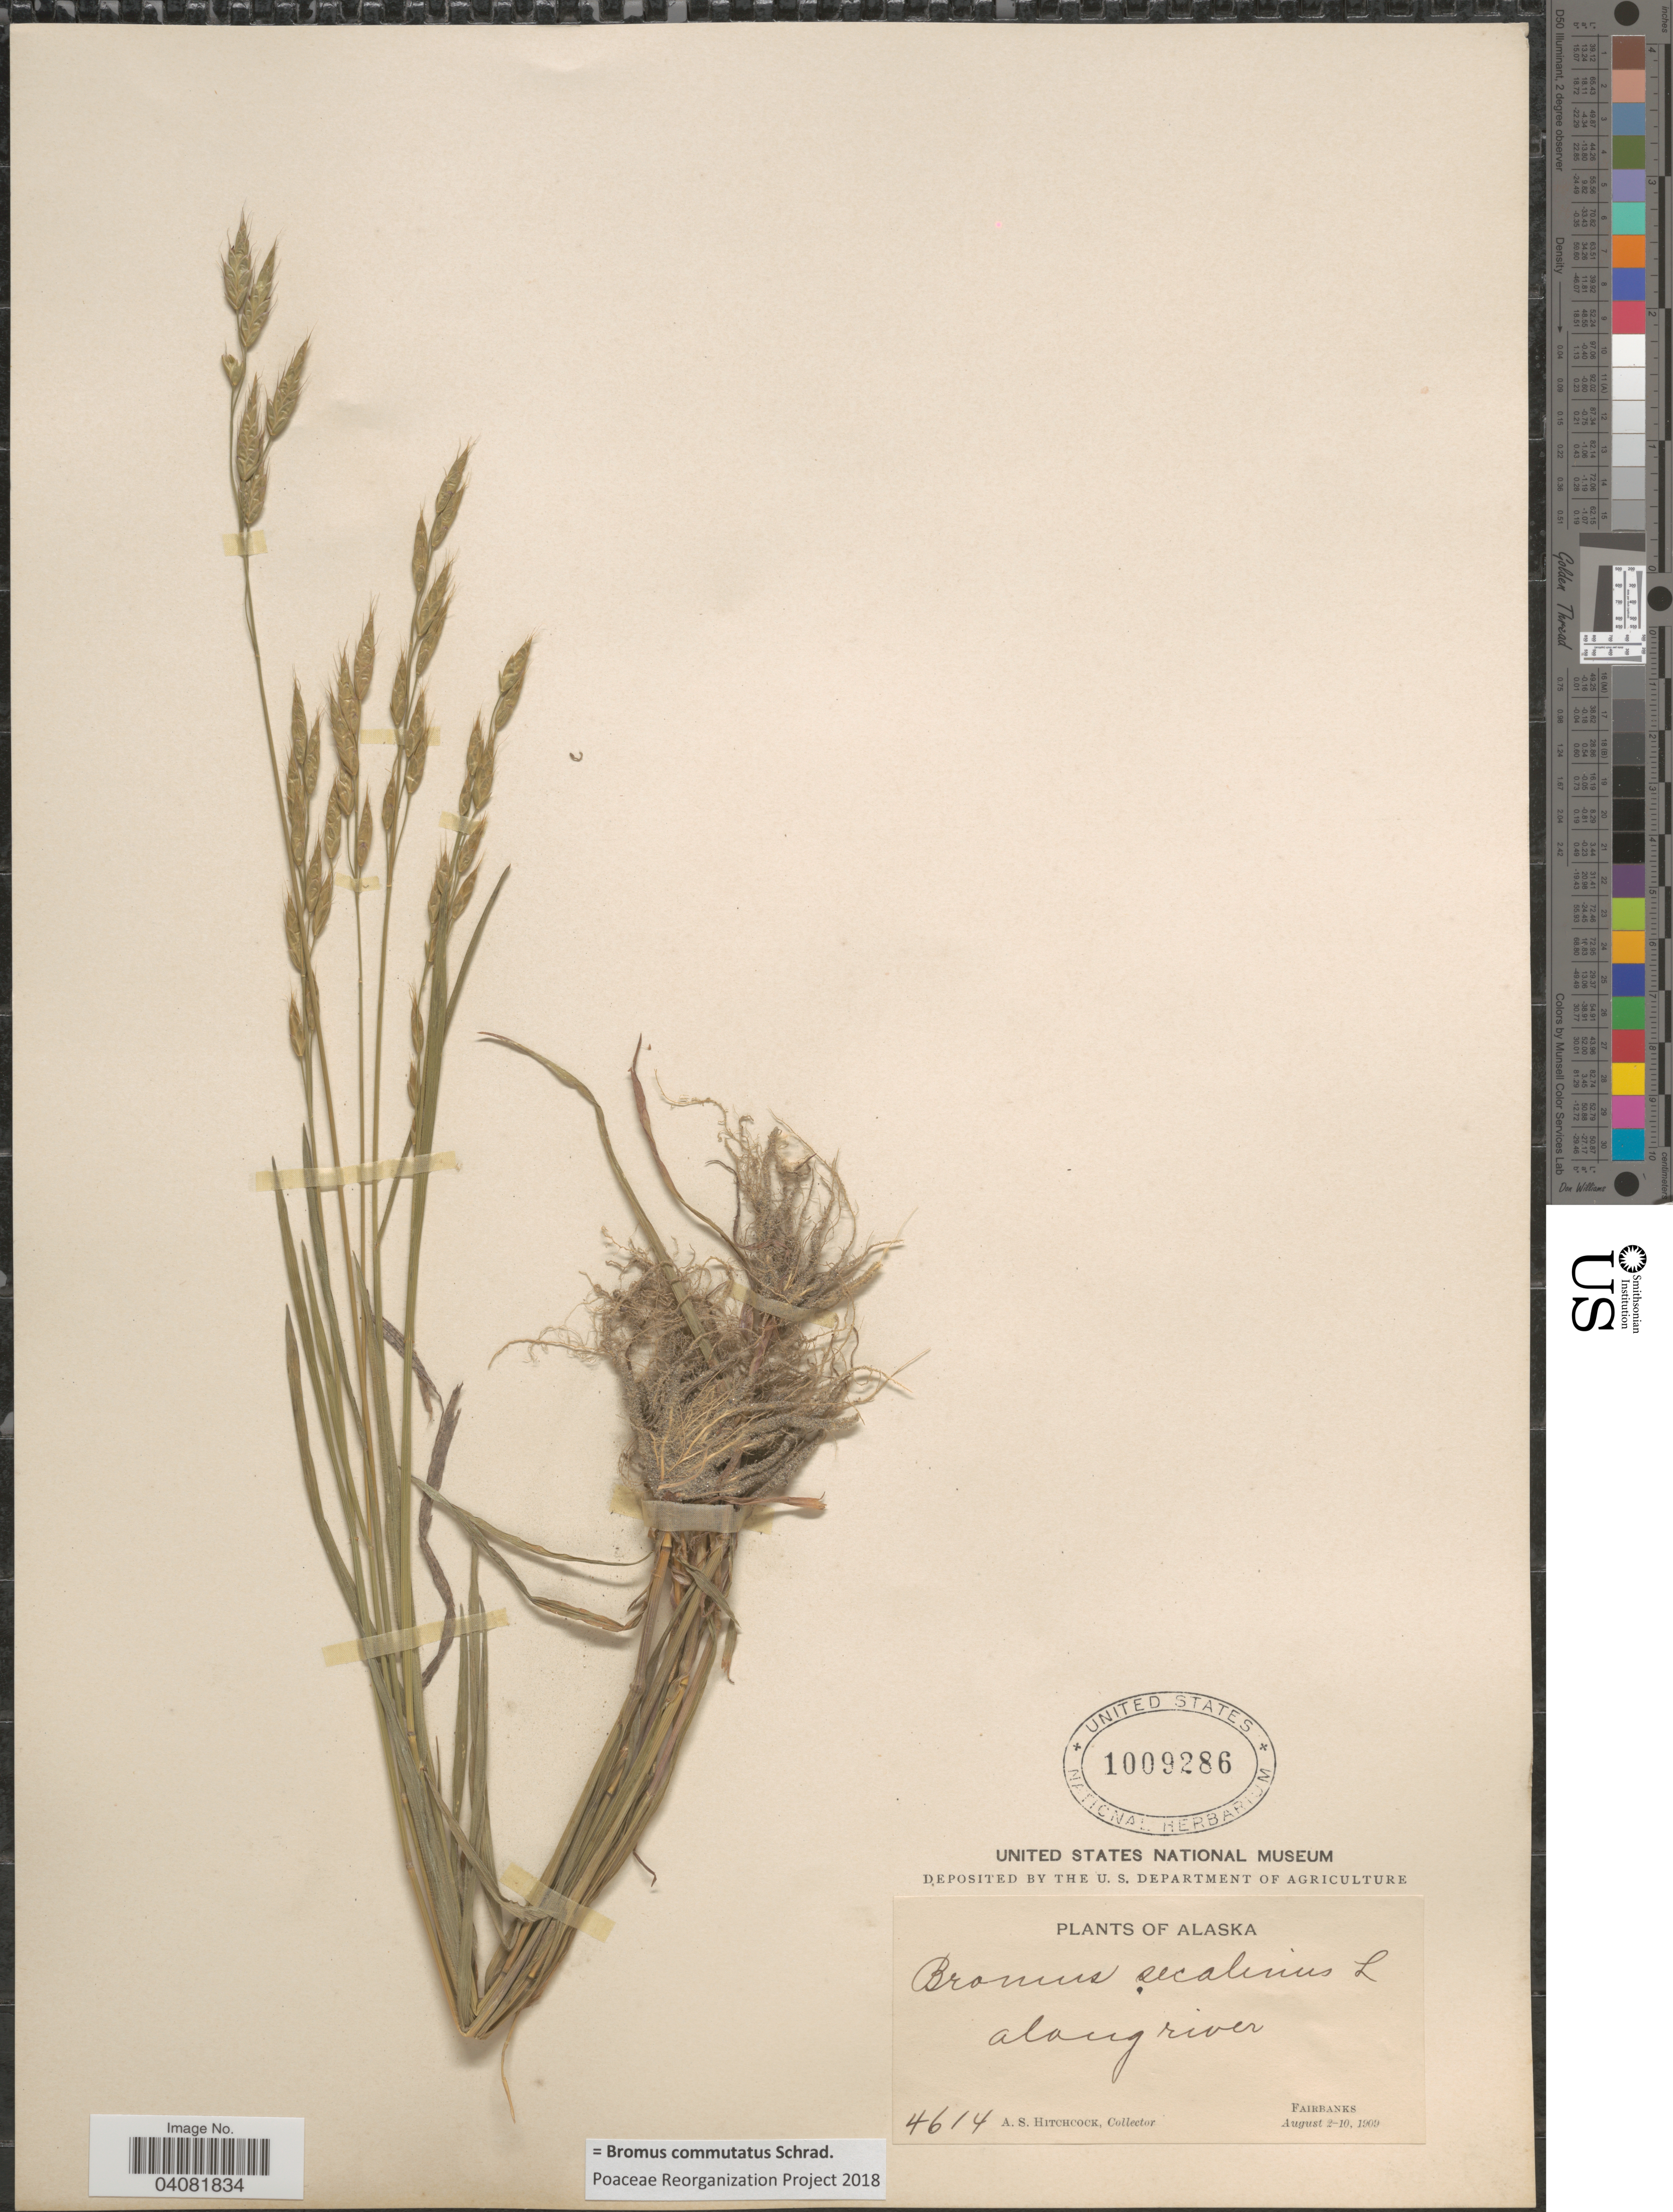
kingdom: Plantae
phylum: Tracheophyta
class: Liliopsida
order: Poales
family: Poaceae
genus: Bromus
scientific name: Bromus commutatus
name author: Schrad.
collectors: A. S. Hitchcock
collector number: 4614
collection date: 1909-08-02/1909-08-10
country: United States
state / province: Alaska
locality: Along river. Fairbanks.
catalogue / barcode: US 1009286